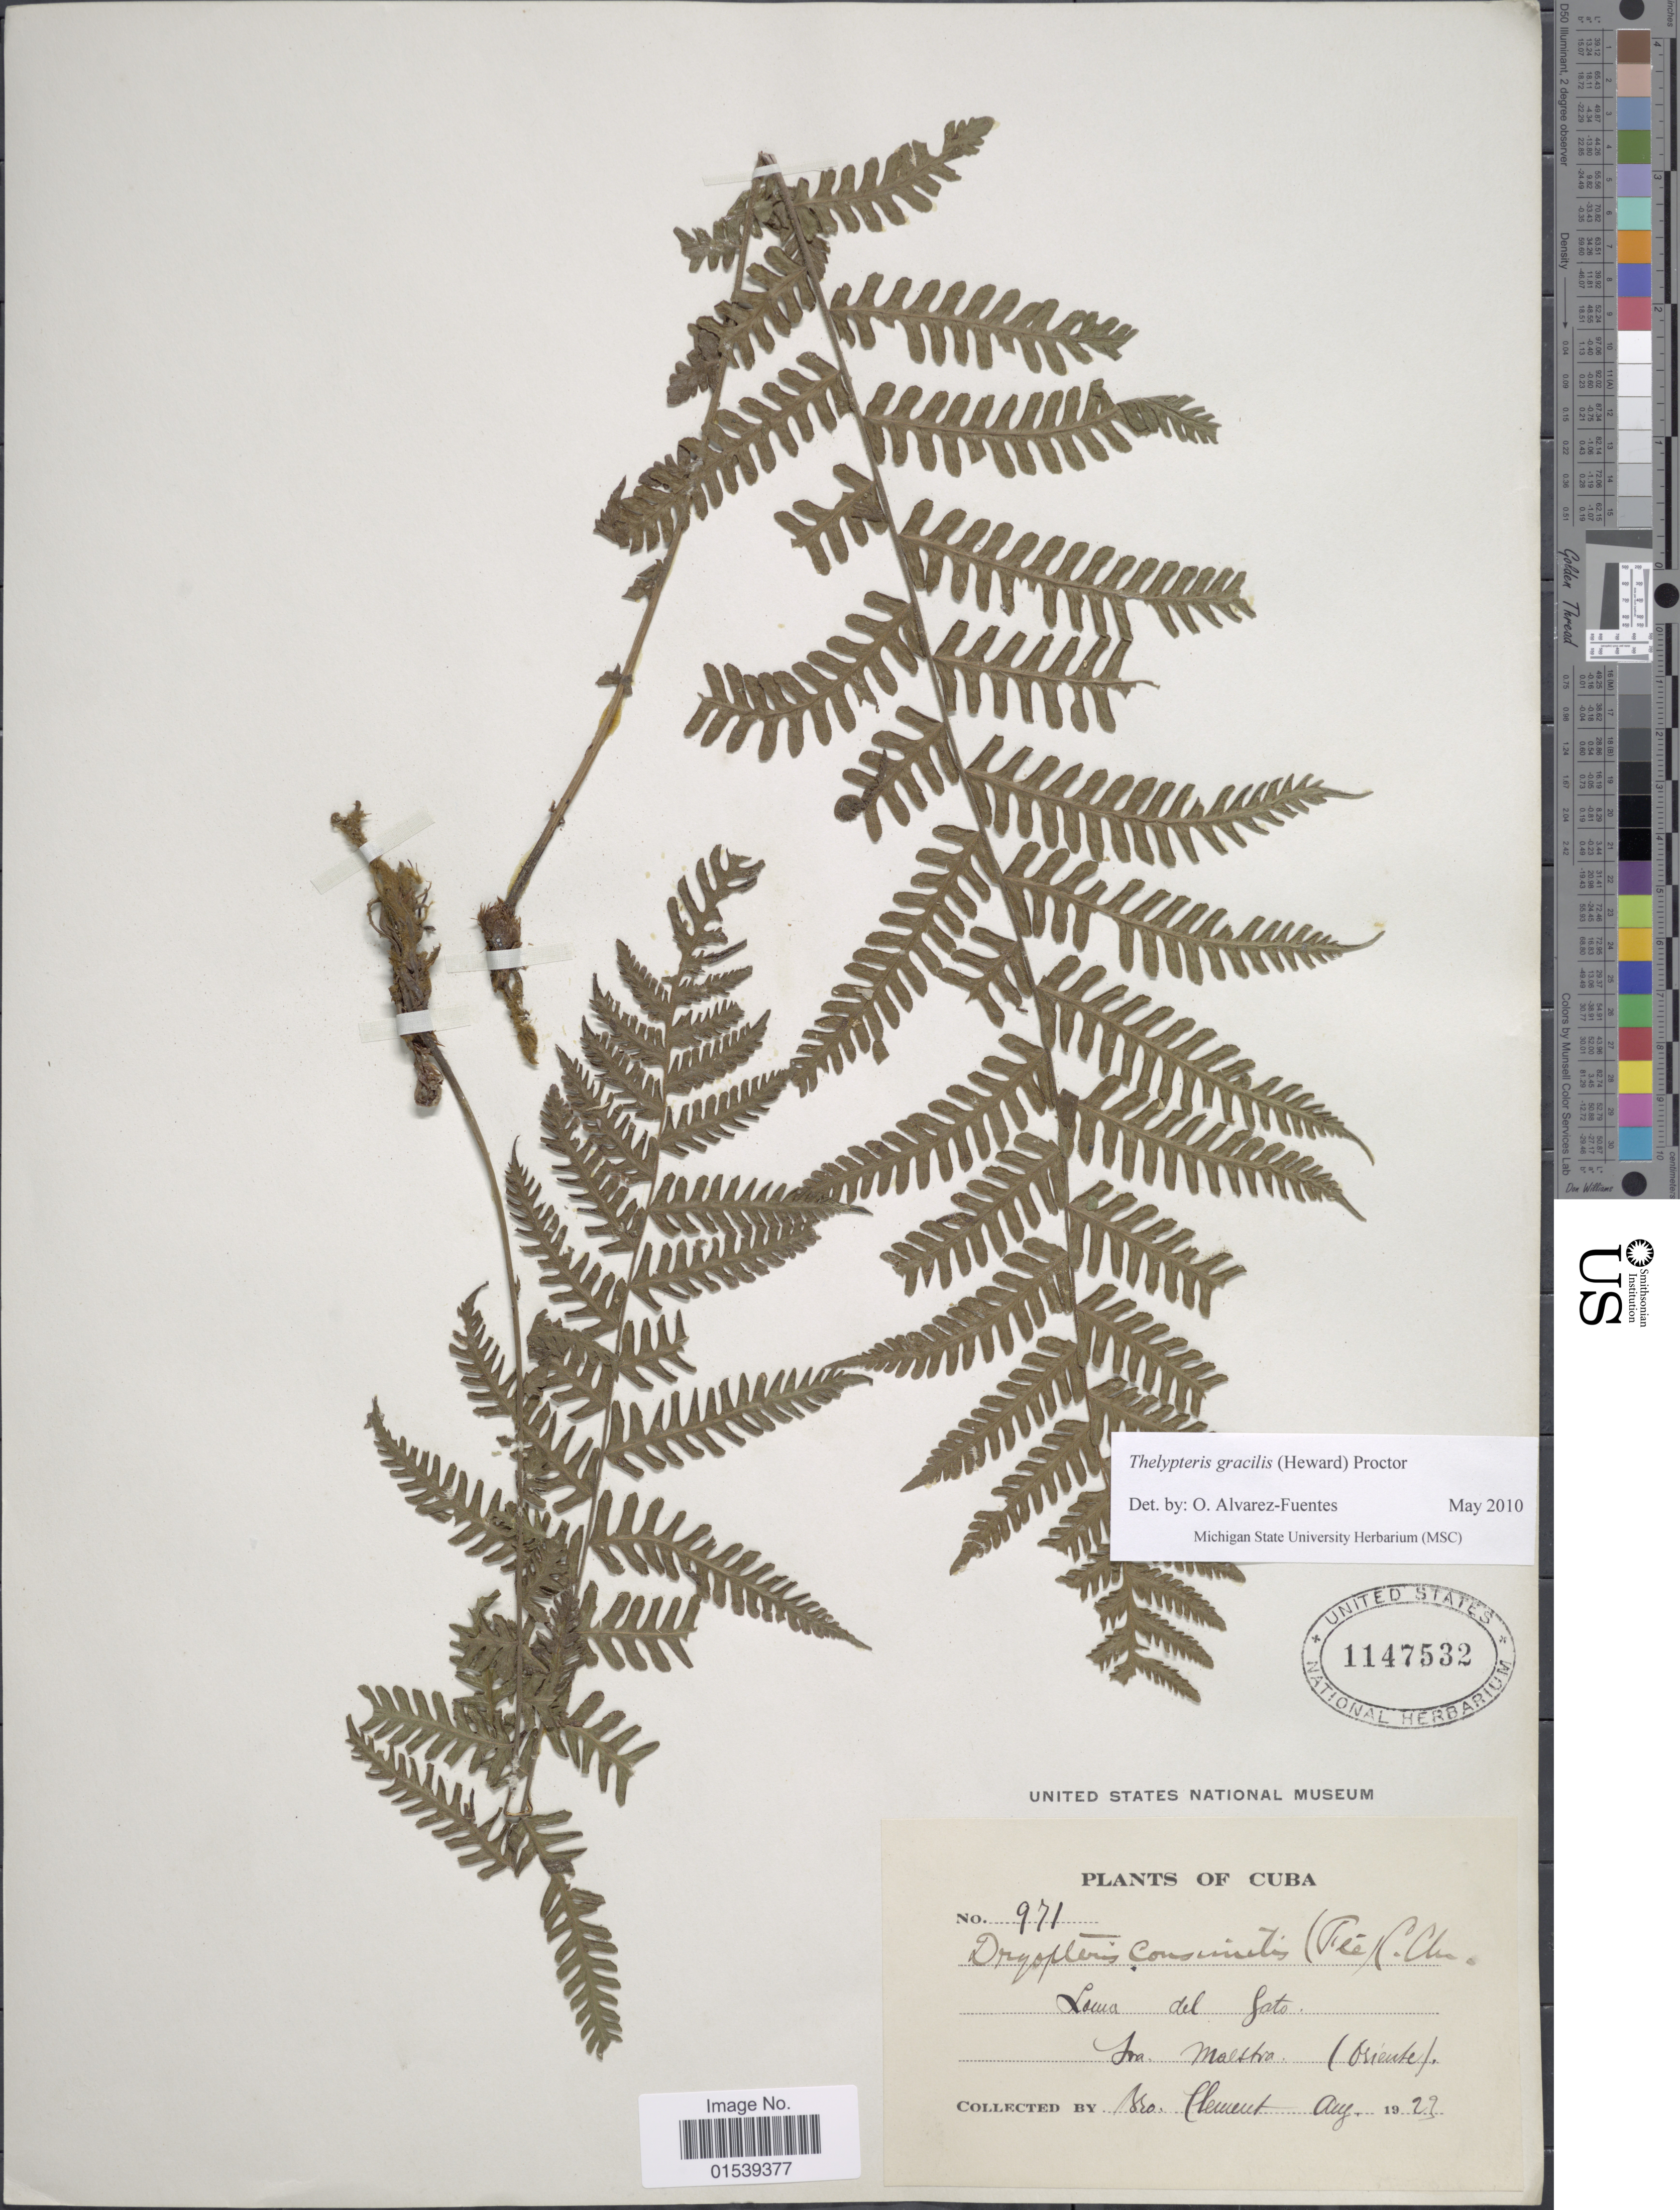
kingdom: Plantae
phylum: Tracheophyta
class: Polypodiopsida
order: Polypodiales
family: Thelypteridaceae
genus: Amauropelta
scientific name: Amauropelta gracilis ined. 2015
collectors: B. Clement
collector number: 971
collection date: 1923-08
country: Cuba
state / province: Oriente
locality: Loma del Gato, Sra. [Sierra] Maestra (Oriente)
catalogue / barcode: US 1147432